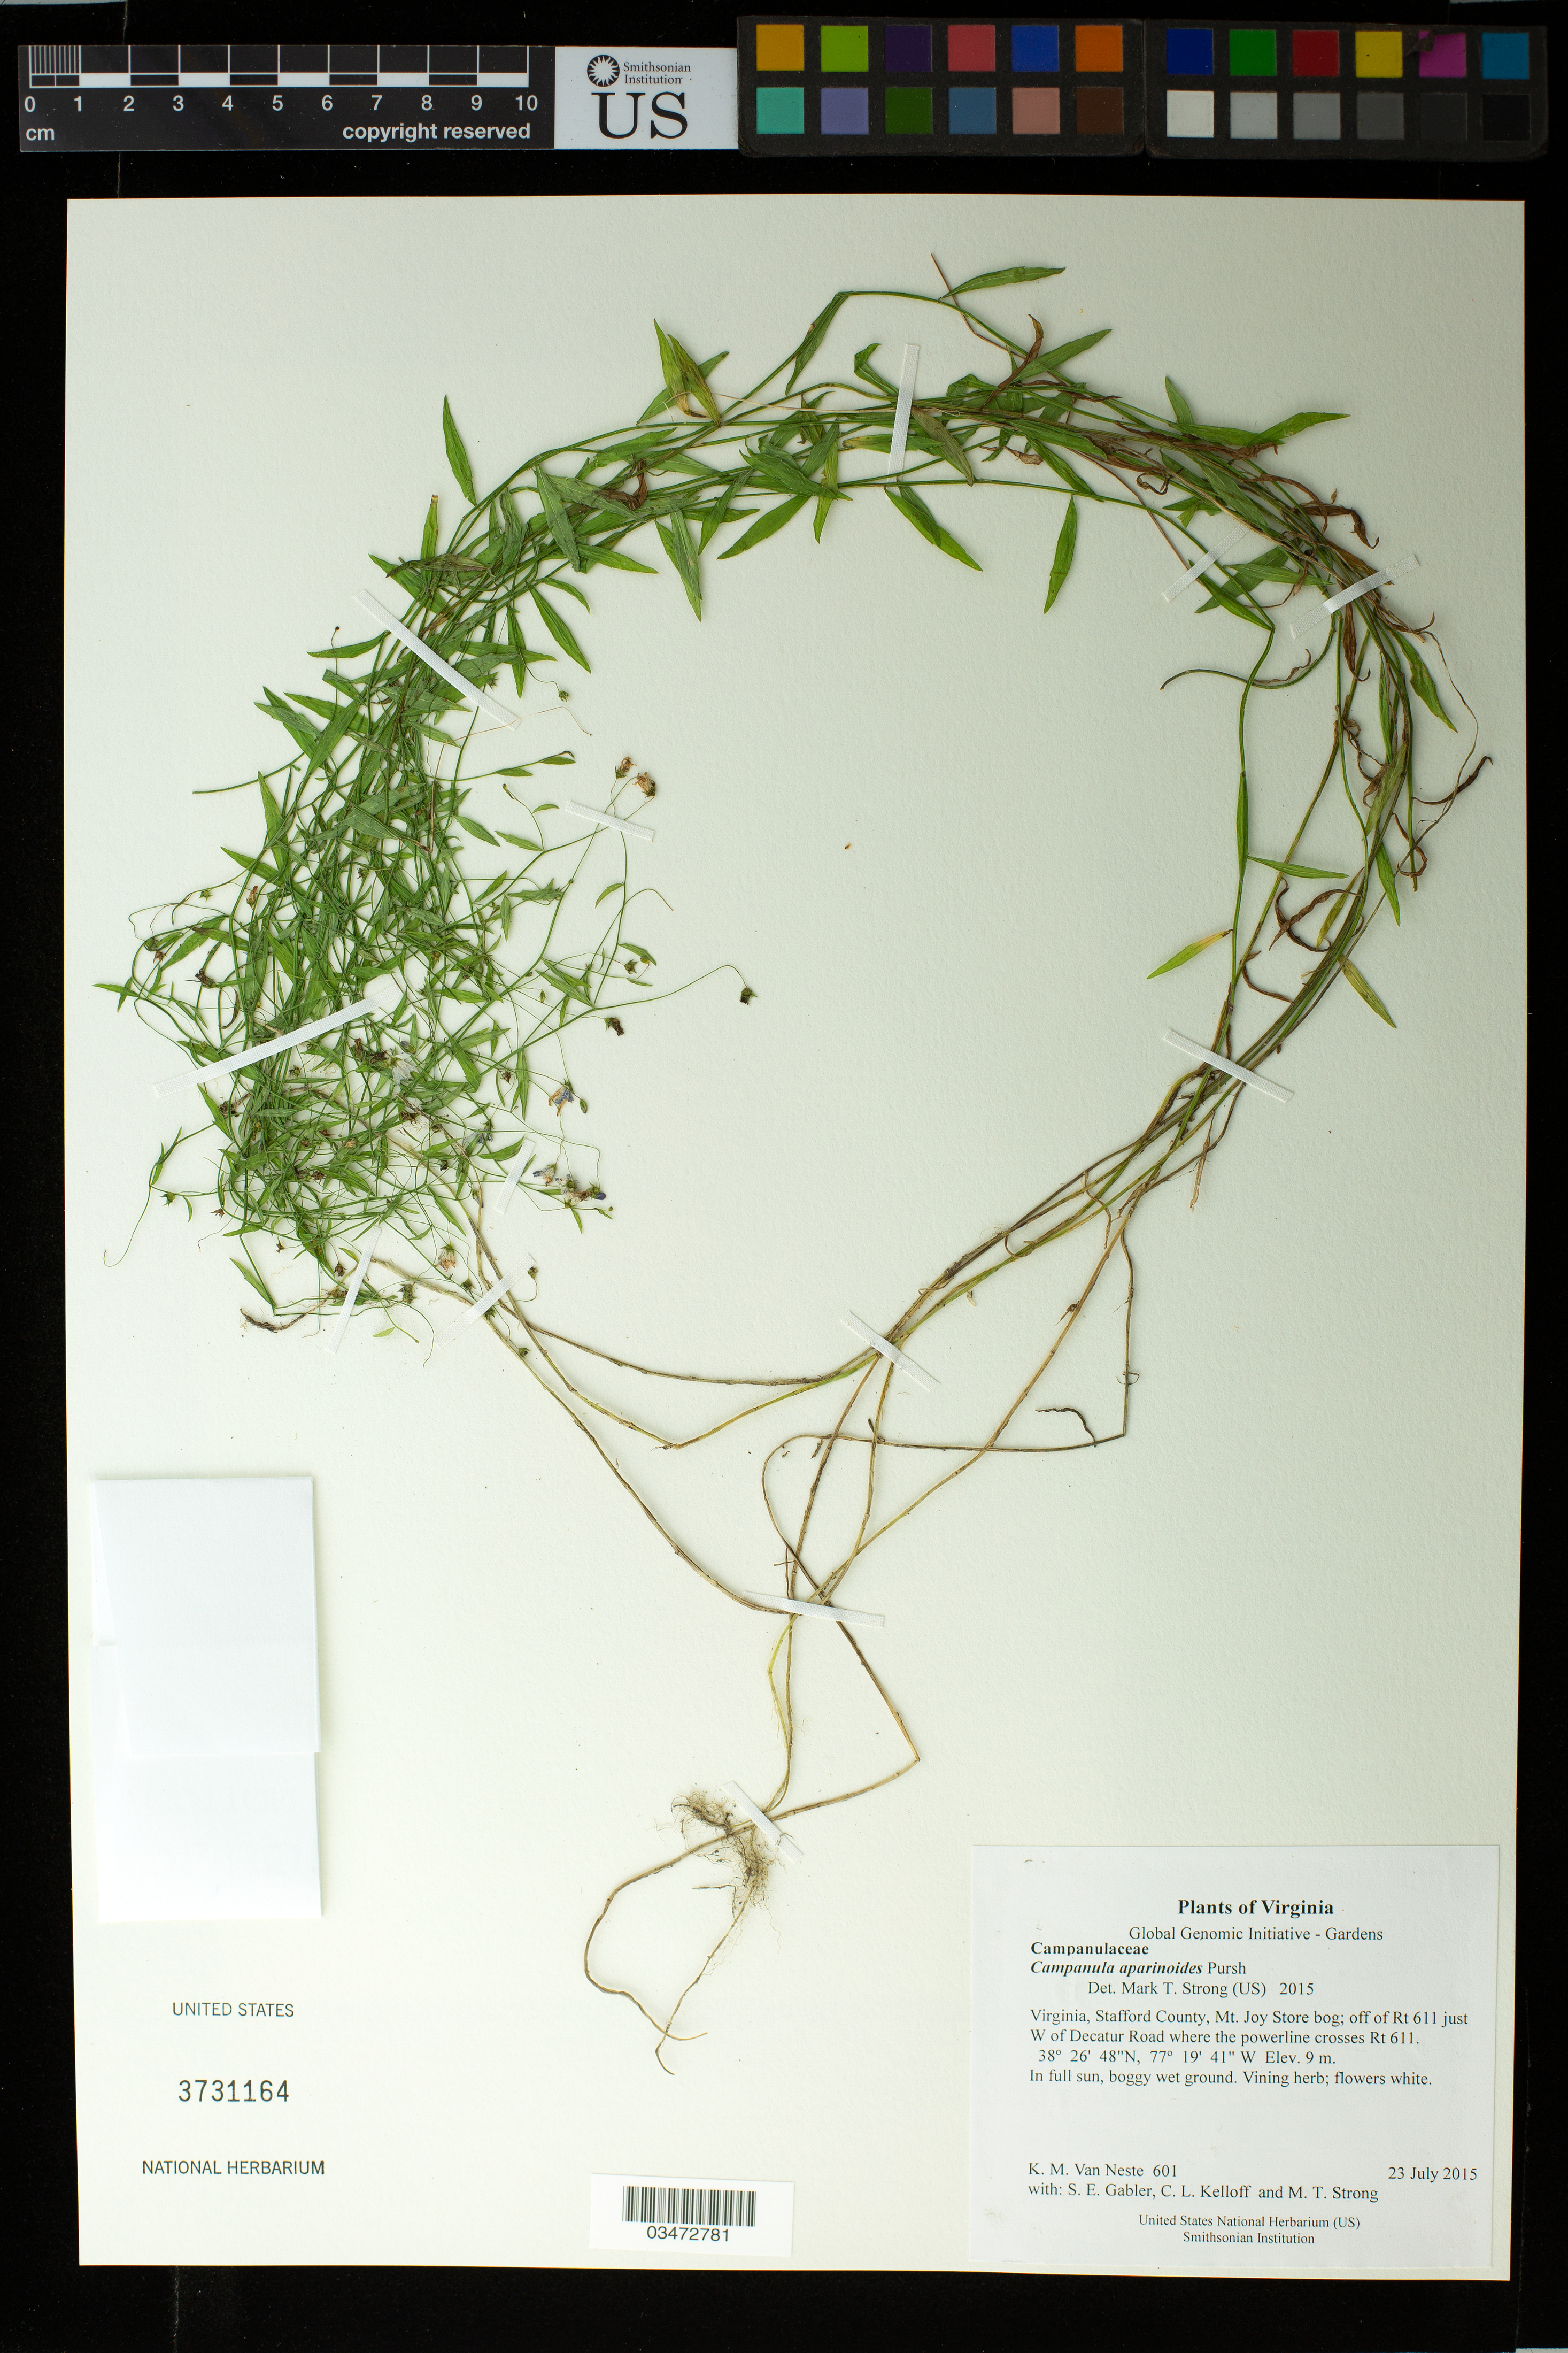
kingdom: Plantae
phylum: Tracheophyta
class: Magnoliopsida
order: Asterales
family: Campanulaceae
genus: Campanula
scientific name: Campanula aparinoides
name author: Pursh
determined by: Strong, M. T., (US), Smithsonian Institution - National Museum of Natural History (UNITED STATES)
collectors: K. M. Van Neste, S. E. Gabler, C. L. Kelloff & M. T. Strong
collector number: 601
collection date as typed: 23 July 2015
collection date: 2015-07-23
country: United States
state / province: Virginia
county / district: Stafford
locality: Mt. Joy Store bog; off of Rt 611 just W of Decatur Road where the powerline crosses Rt 611.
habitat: In full sun, boggy wet ground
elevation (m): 9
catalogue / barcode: US 3731164